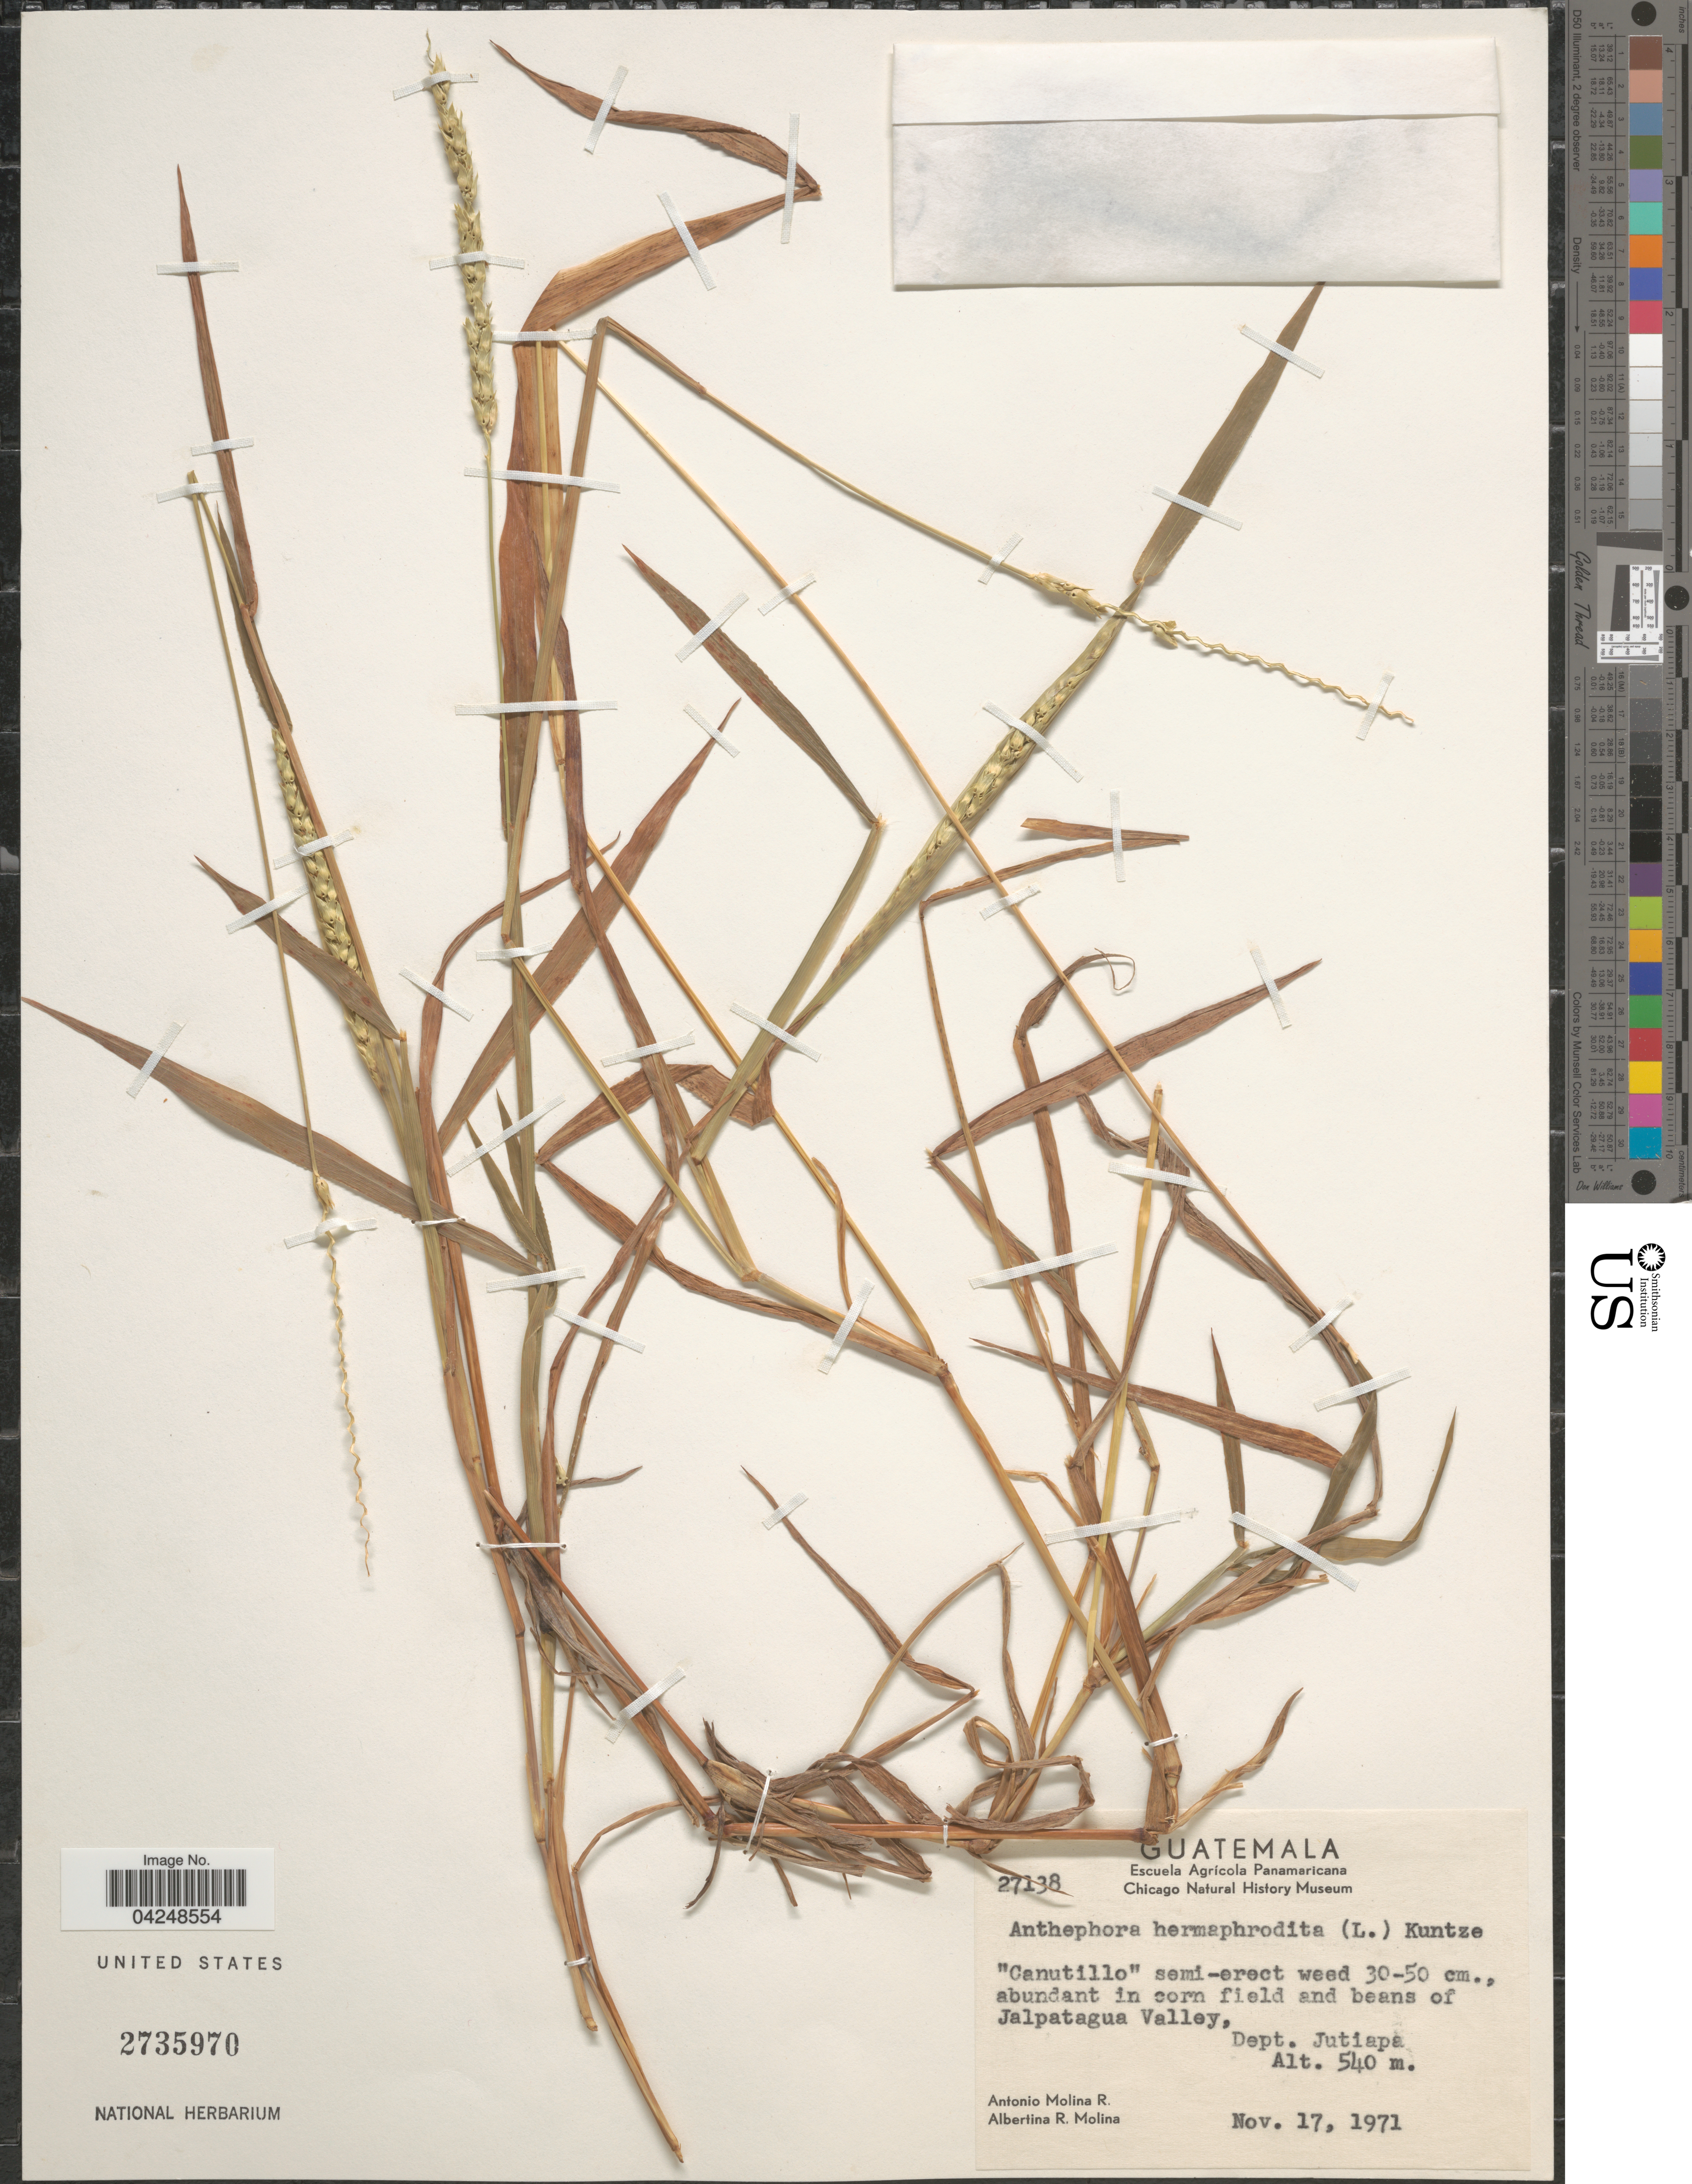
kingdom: Plantae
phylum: Tracheophyta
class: Liliopsida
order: Poales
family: Poaceae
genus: Anthephora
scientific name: Anthephora hermaphrodita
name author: (L.) Kuntze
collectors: A. Molina R. & A. R. Molina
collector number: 27138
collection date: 1971-11-17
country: Guatemala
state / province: Jutiapa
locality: Abundant in corn field and beans of Jalpatagua Valley, Dept. Jutiapa.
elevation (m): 540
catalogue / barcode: US 2735970